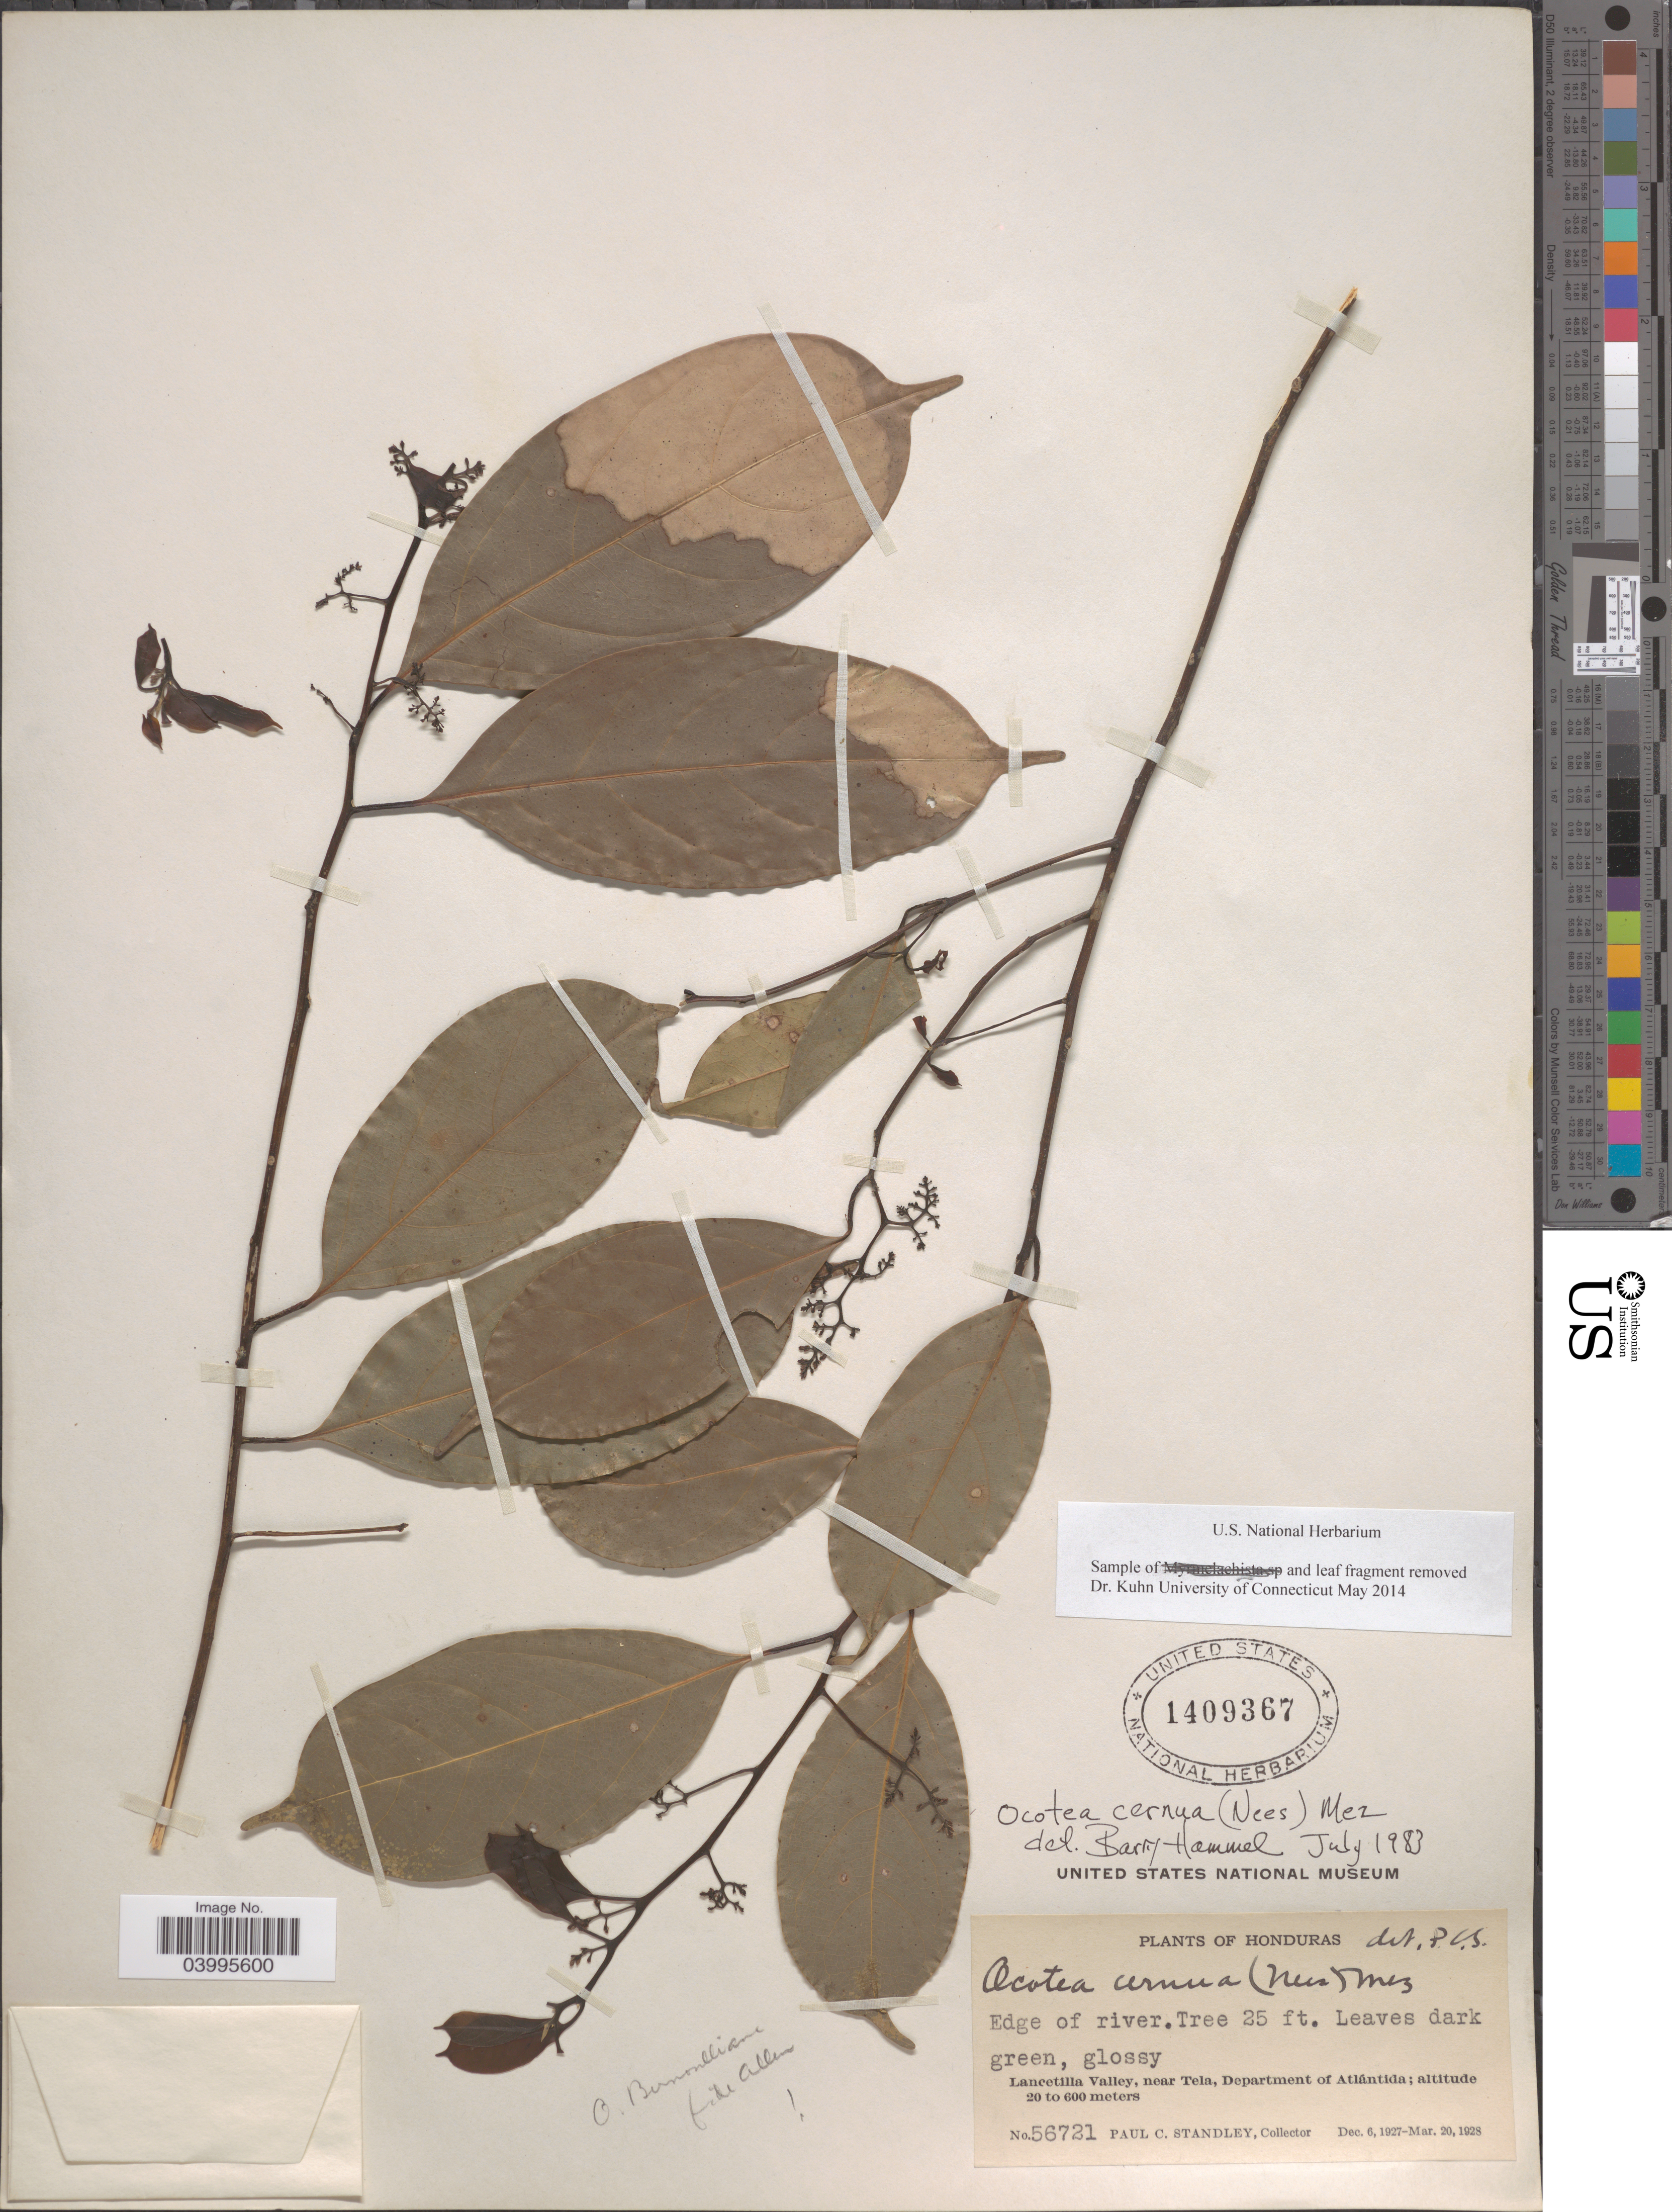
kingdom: Plantae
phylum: Tracheophyta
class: Magnoliopsida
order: Laurales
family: Lauraceae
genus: Ocotea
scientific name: Ocotea cernua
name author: (Nees) Mez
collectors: P. C. Standley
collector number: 56721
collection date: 1927-12-06/1928-03-20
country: Honduras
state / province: Atlantida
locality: Lancetilla Valley, near Tela, Department of Atlántida.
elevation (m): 20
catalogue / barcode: US 1409367